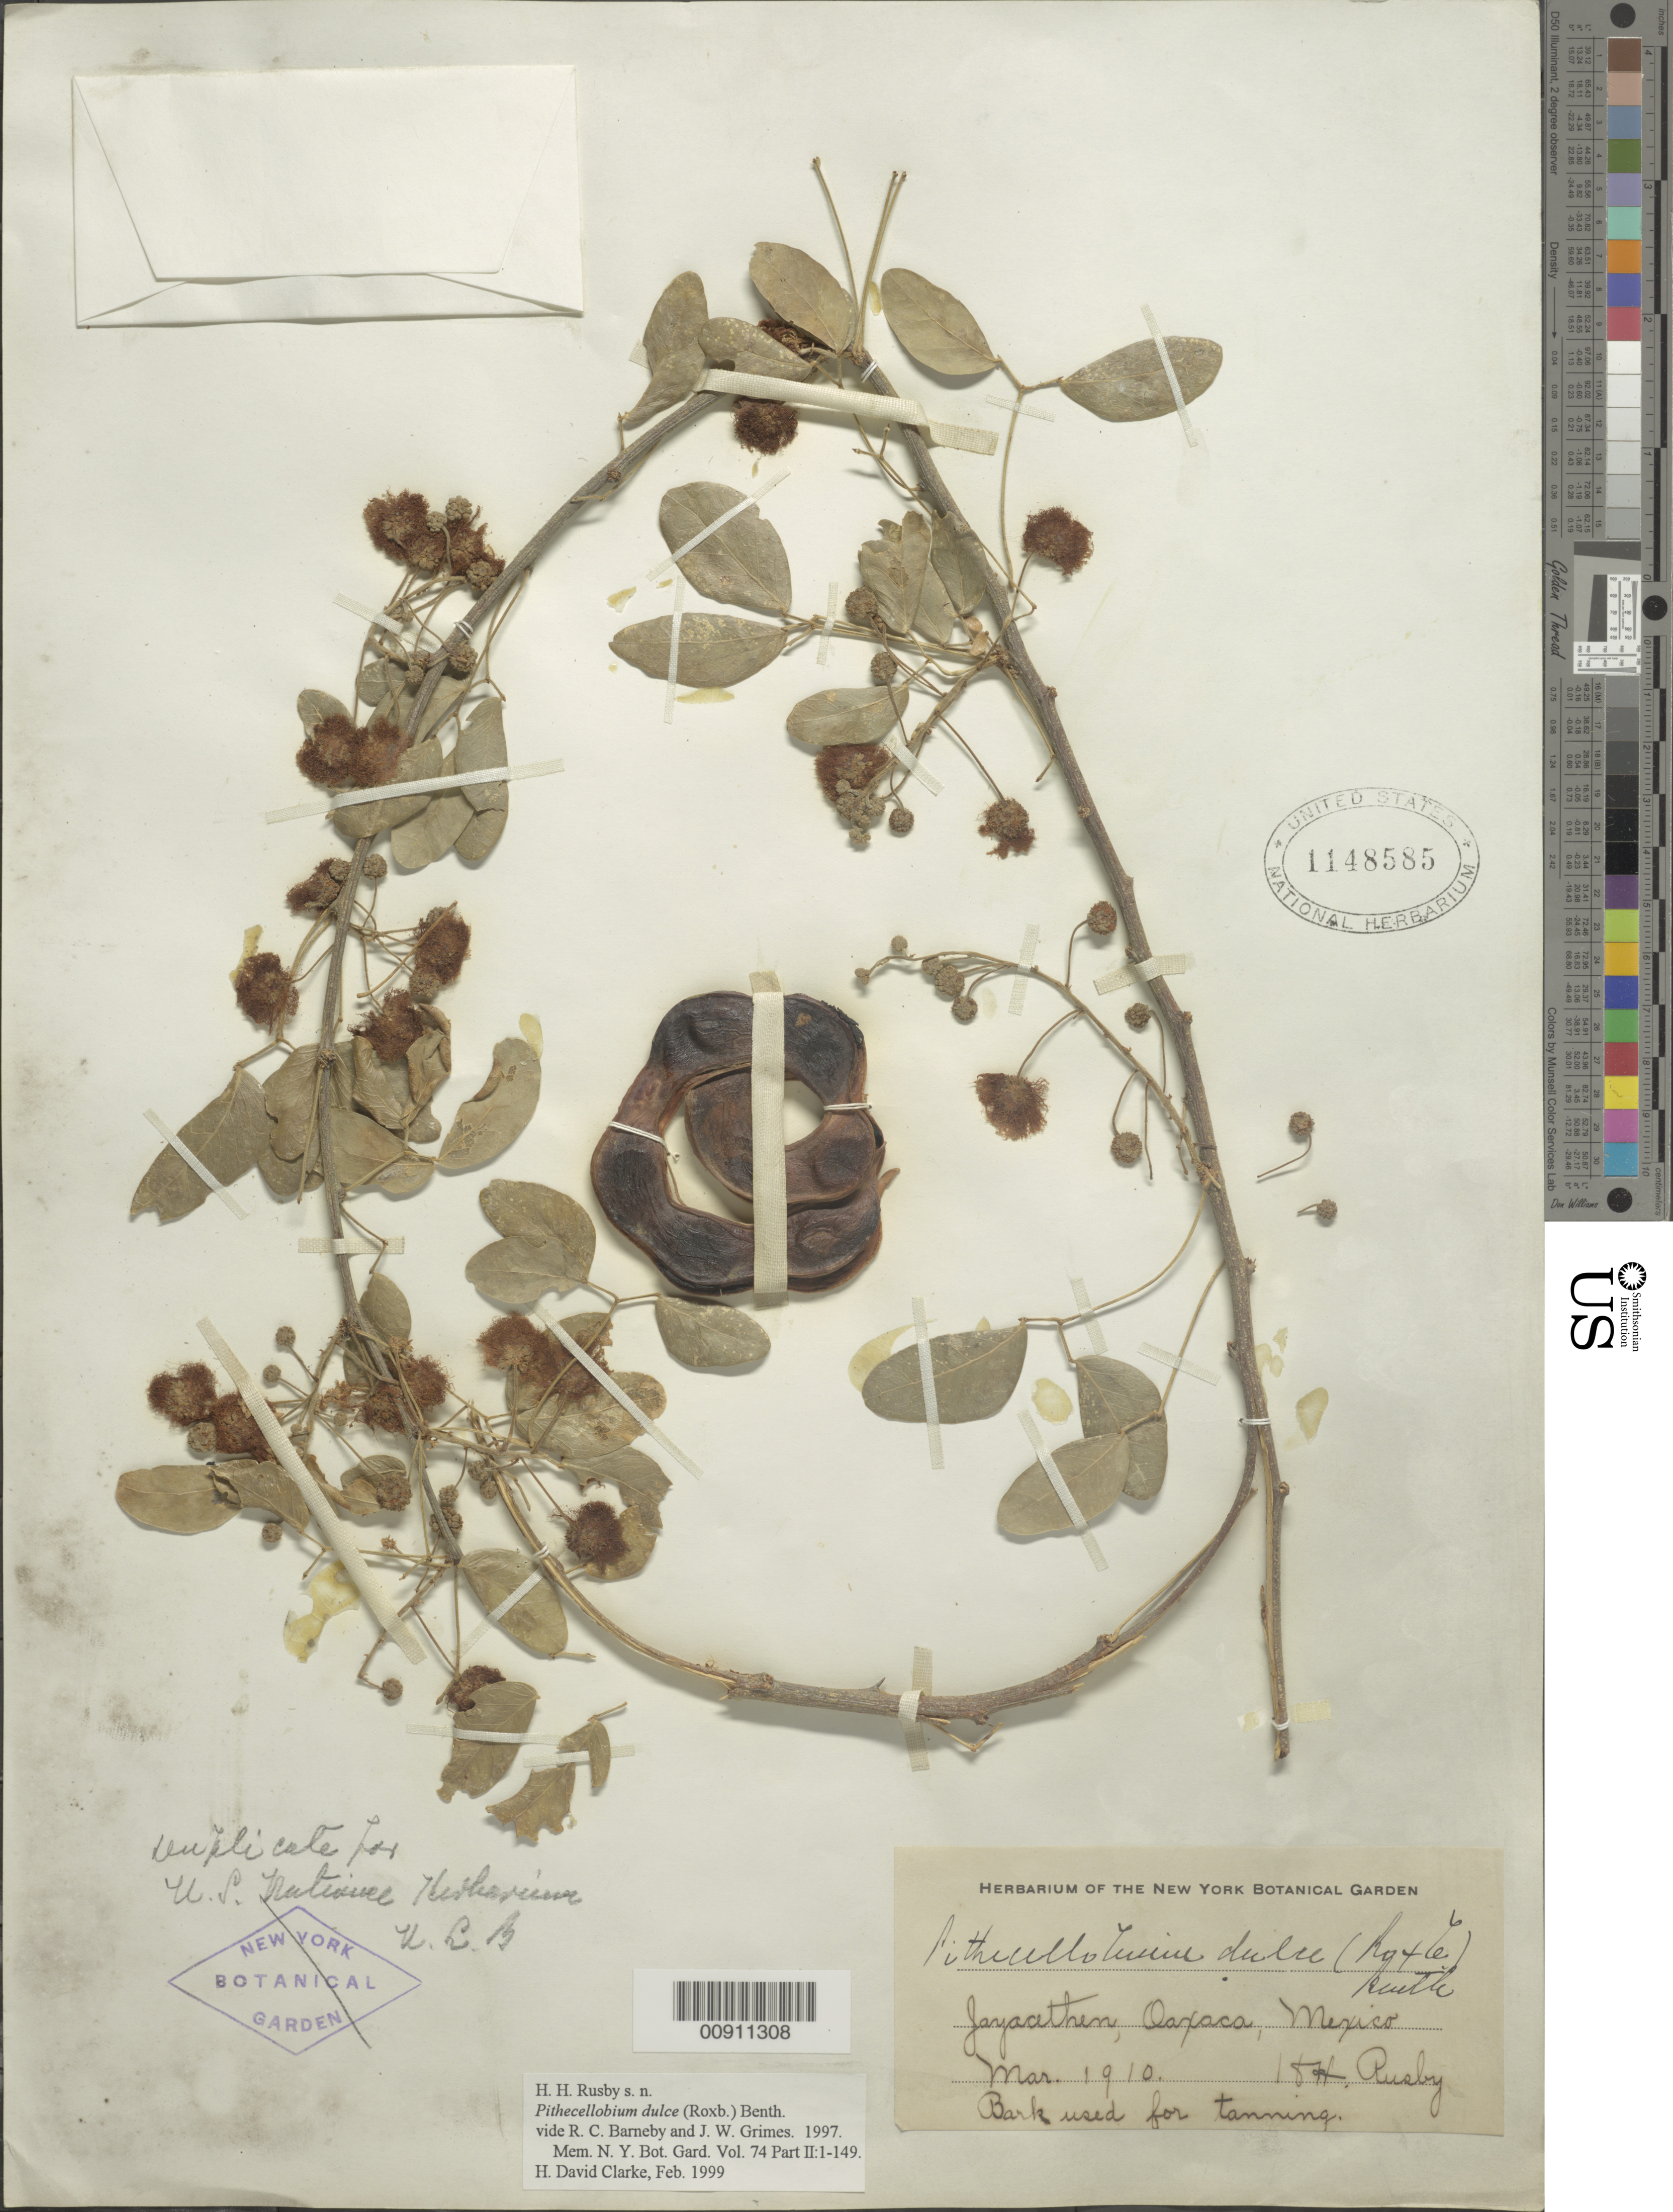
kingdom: Plantae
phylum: Tracheophyta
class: Magnoliopsida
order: Fabales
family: Fabaceae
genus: Pithecellobium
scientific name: Pithecellobium dulce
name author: (Roxb.) Benth.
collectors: H. H. Rusby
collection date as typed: Mar 1910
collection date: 1910-03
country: Mexico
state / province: Oaxaca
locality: Jayacethen, Oaxaca.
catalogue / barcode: US 1148585